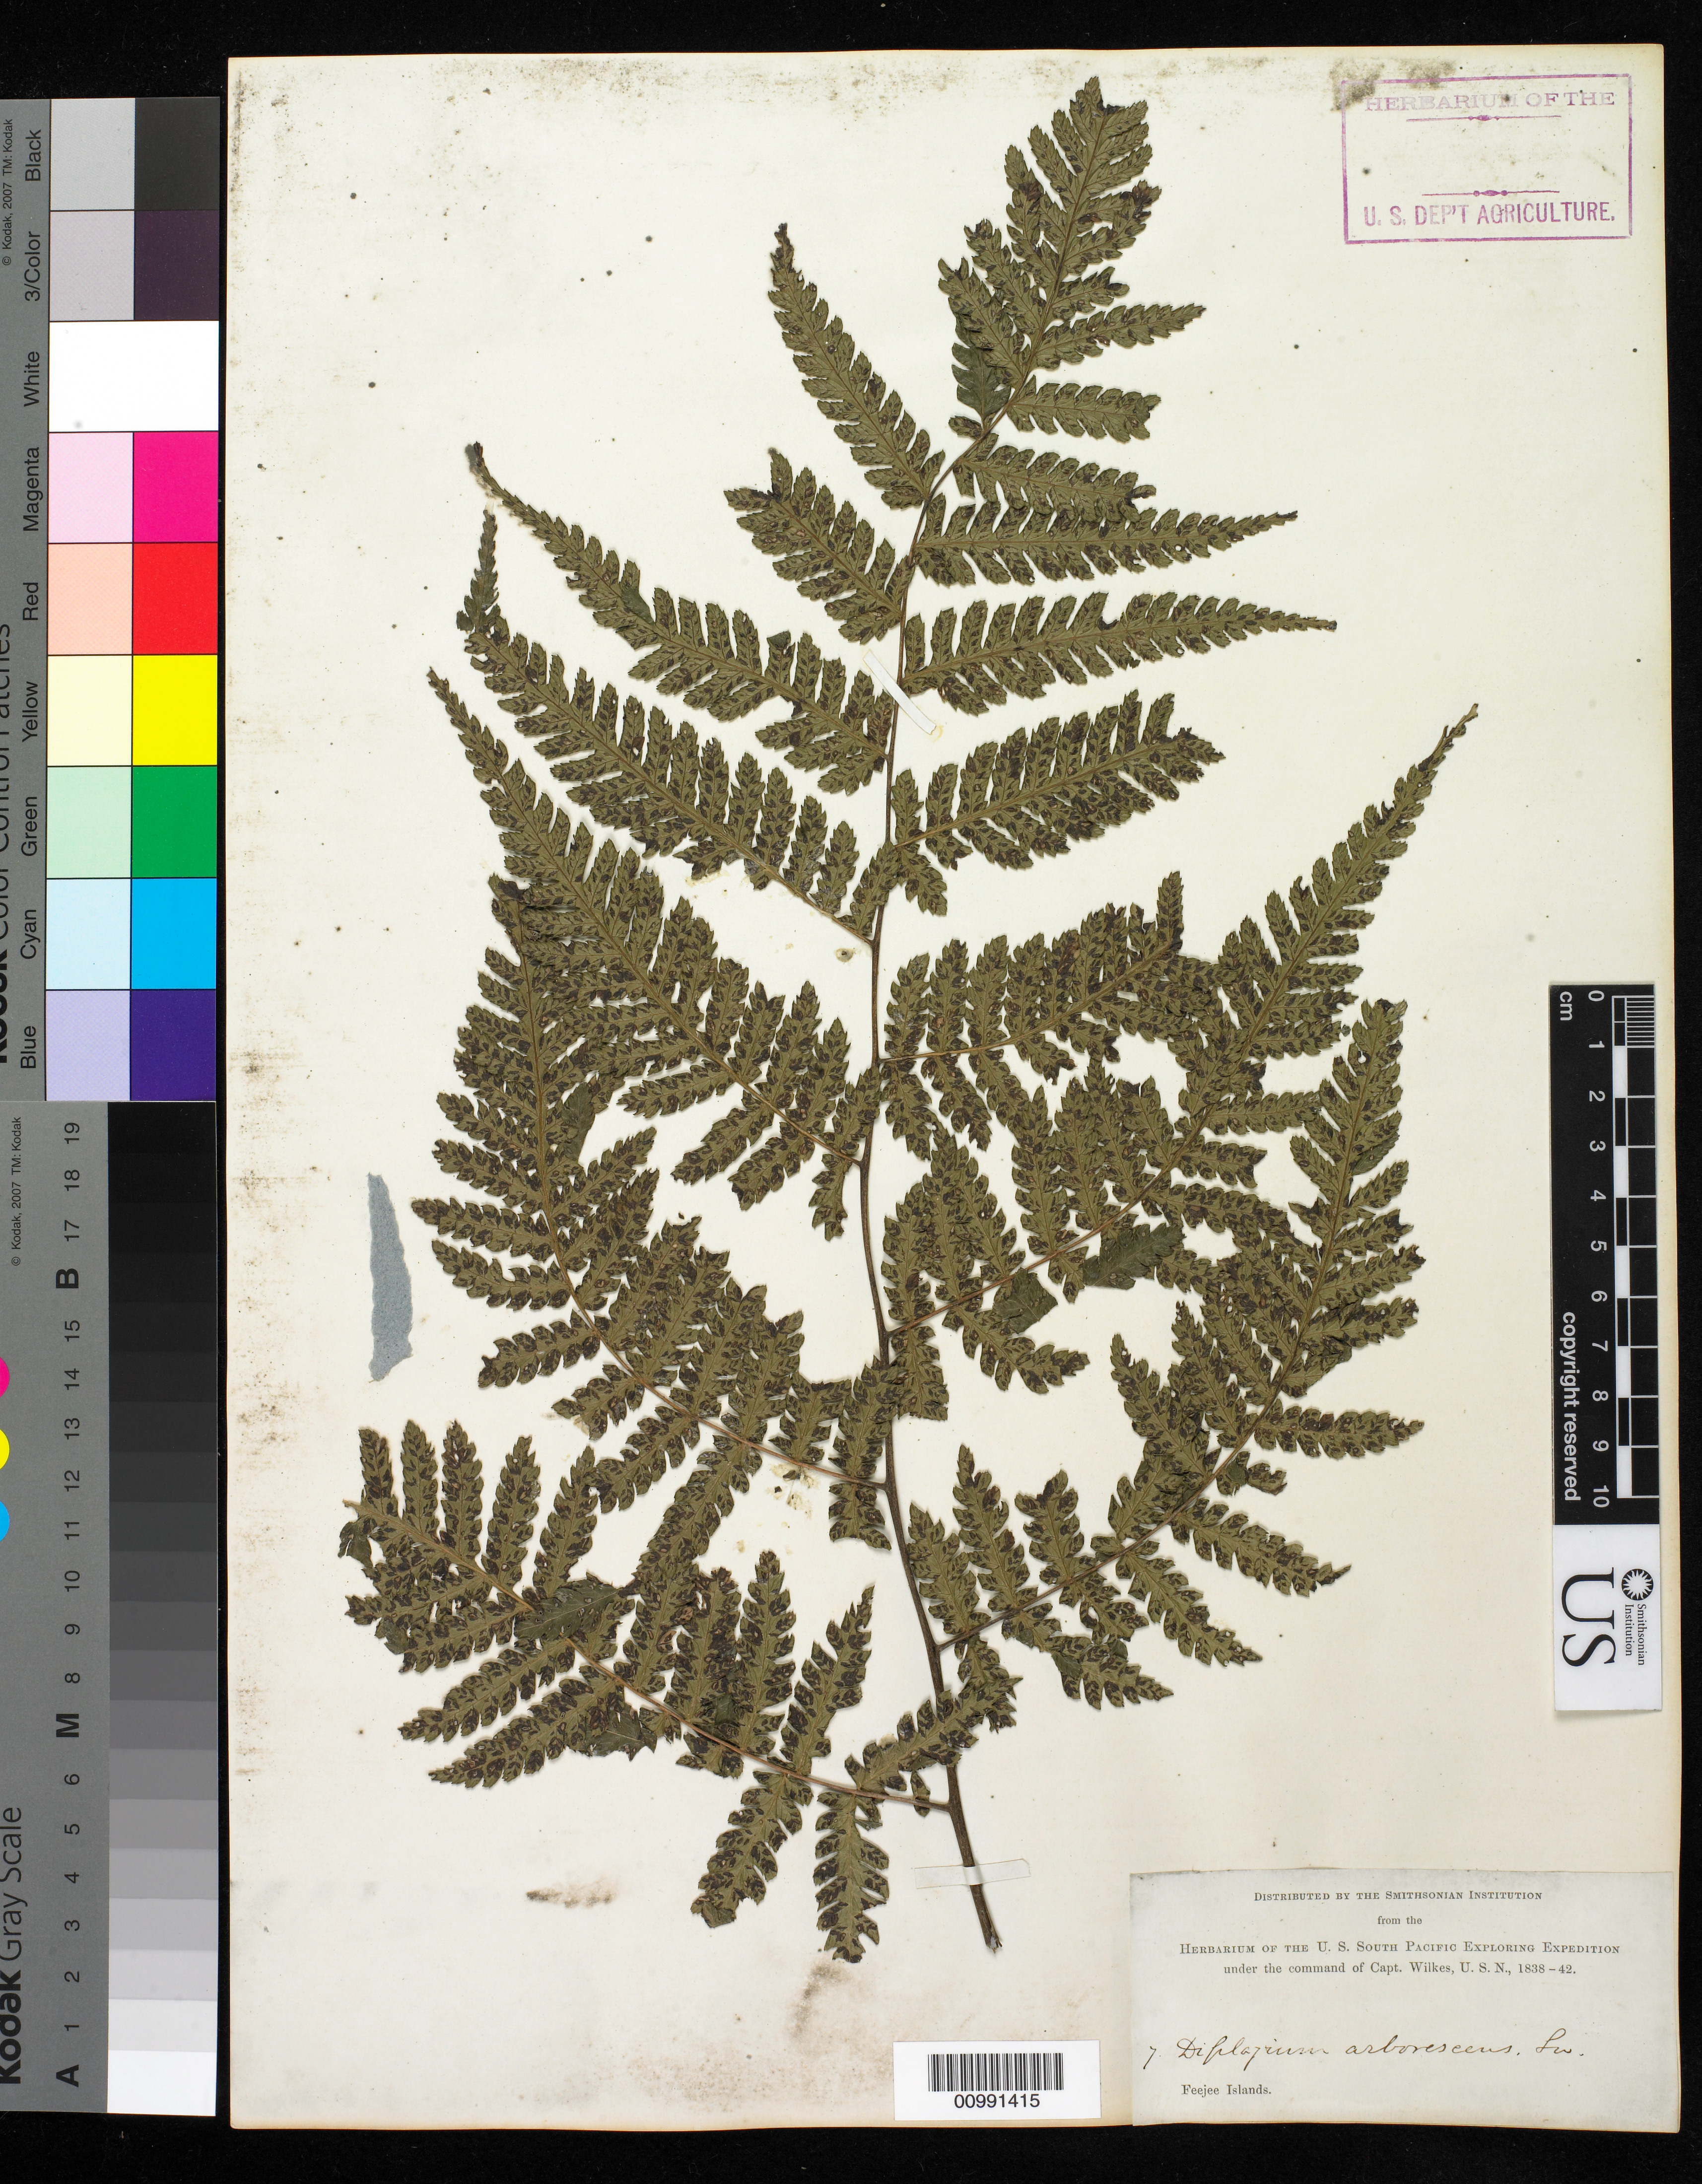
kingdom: Plantae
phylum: Tracheophyta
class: Polypodiopsida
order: Polypodiales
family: Athyriaceae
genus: Diplazium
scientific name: Diplazium arborescens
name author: Sw.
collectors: Wilkes Explor. Exped.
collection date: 1838/1842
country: Fiji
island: Yasawa Group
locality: Feejee Islands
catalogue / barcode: US 98555